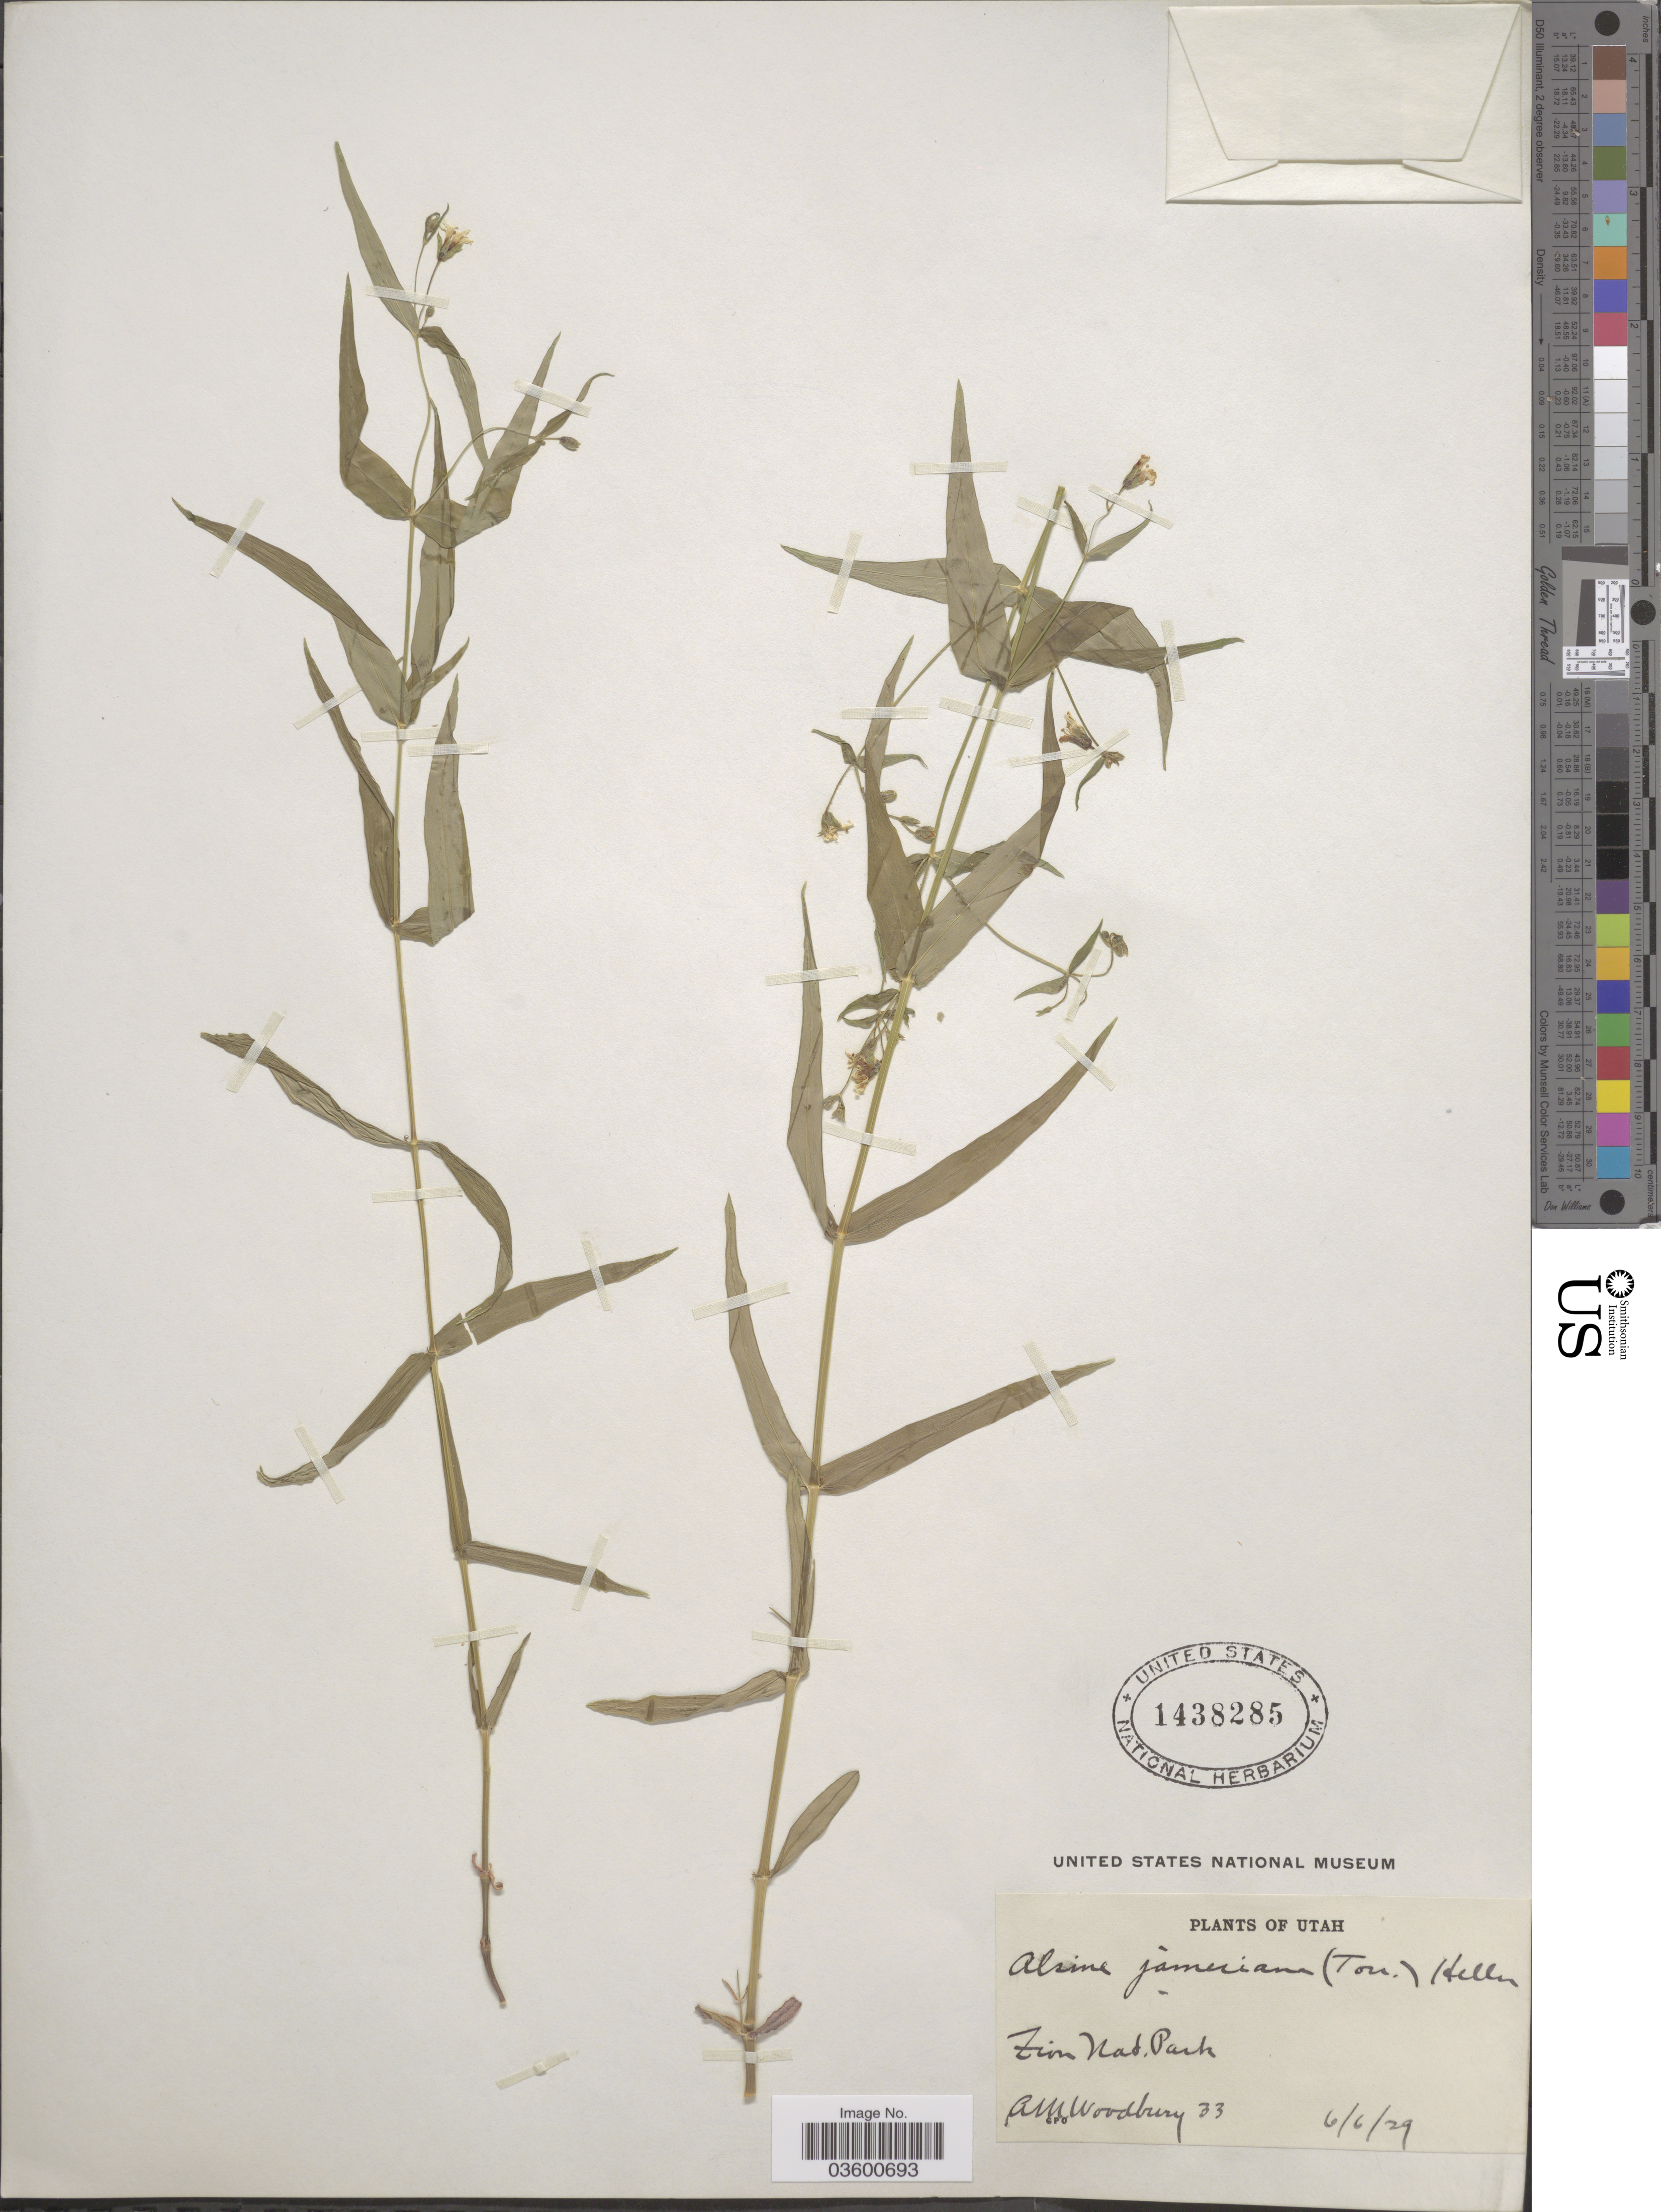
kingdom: Plantae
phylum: Tracheophyta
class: Magnoliopsida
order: Caryophyllales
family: Caryophyllaceae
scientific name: Torreyostellaria jamesiana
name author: (Torr.) Gang Yao et al.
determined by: Strong, M. T., (US), Smithsonian Institution - National Museum of Natural History (UNITED STATES)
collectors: A. M. Woodbury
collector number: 33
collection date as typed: Transcribed d/m/y: 6/6/29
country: United States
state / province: Utah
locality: Zion Nat. Park.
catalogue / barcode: US 1438285